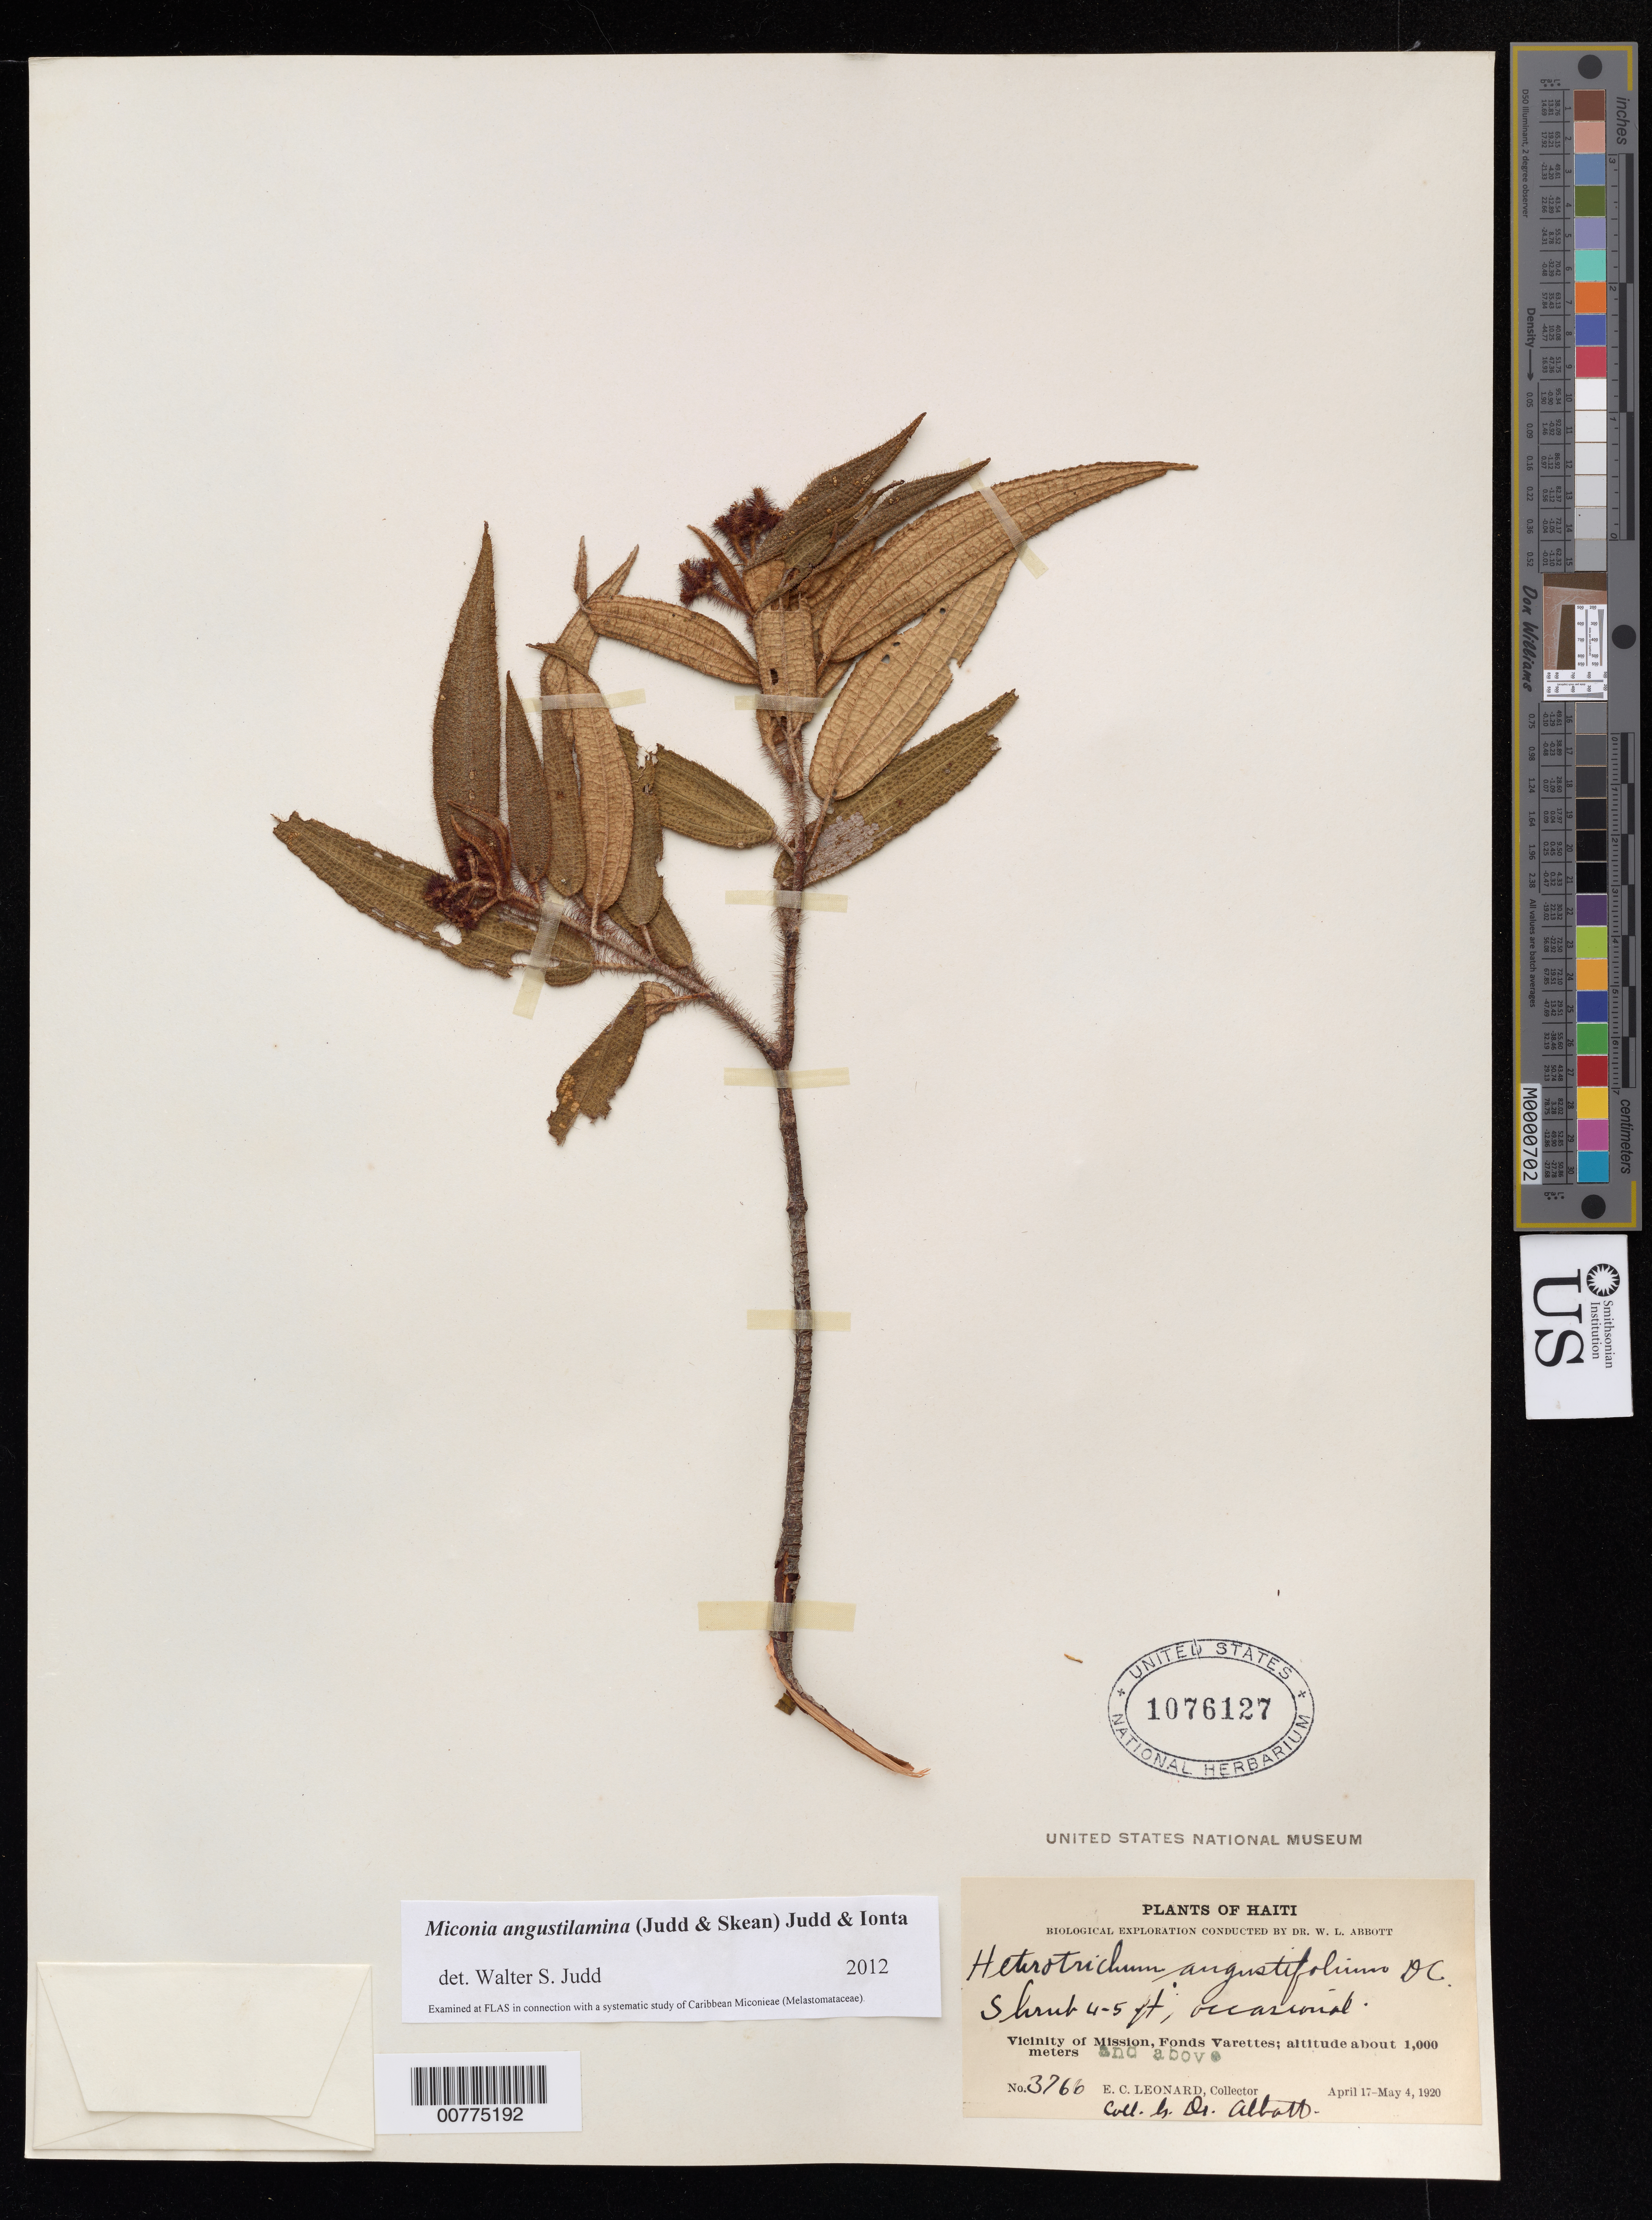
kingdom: Plantae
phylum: Tracheophyta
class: Magnoliopsida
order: Myrtales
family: Melastomataceae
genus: Miconia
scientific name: Miconia angustilamina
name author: (Judd & Skean) Judd & Ionta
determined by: Judd, Walter S.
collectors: W. L. Abbott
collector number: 3766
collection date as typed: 17 May 1920 to 04 May 1920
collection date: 1920-05-04/1920-05-17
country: Haiti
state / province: Ouest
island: Hispaniola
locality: Fonds Varettes, vicinity of Mission.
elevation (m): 1000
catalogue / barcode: US 1076127